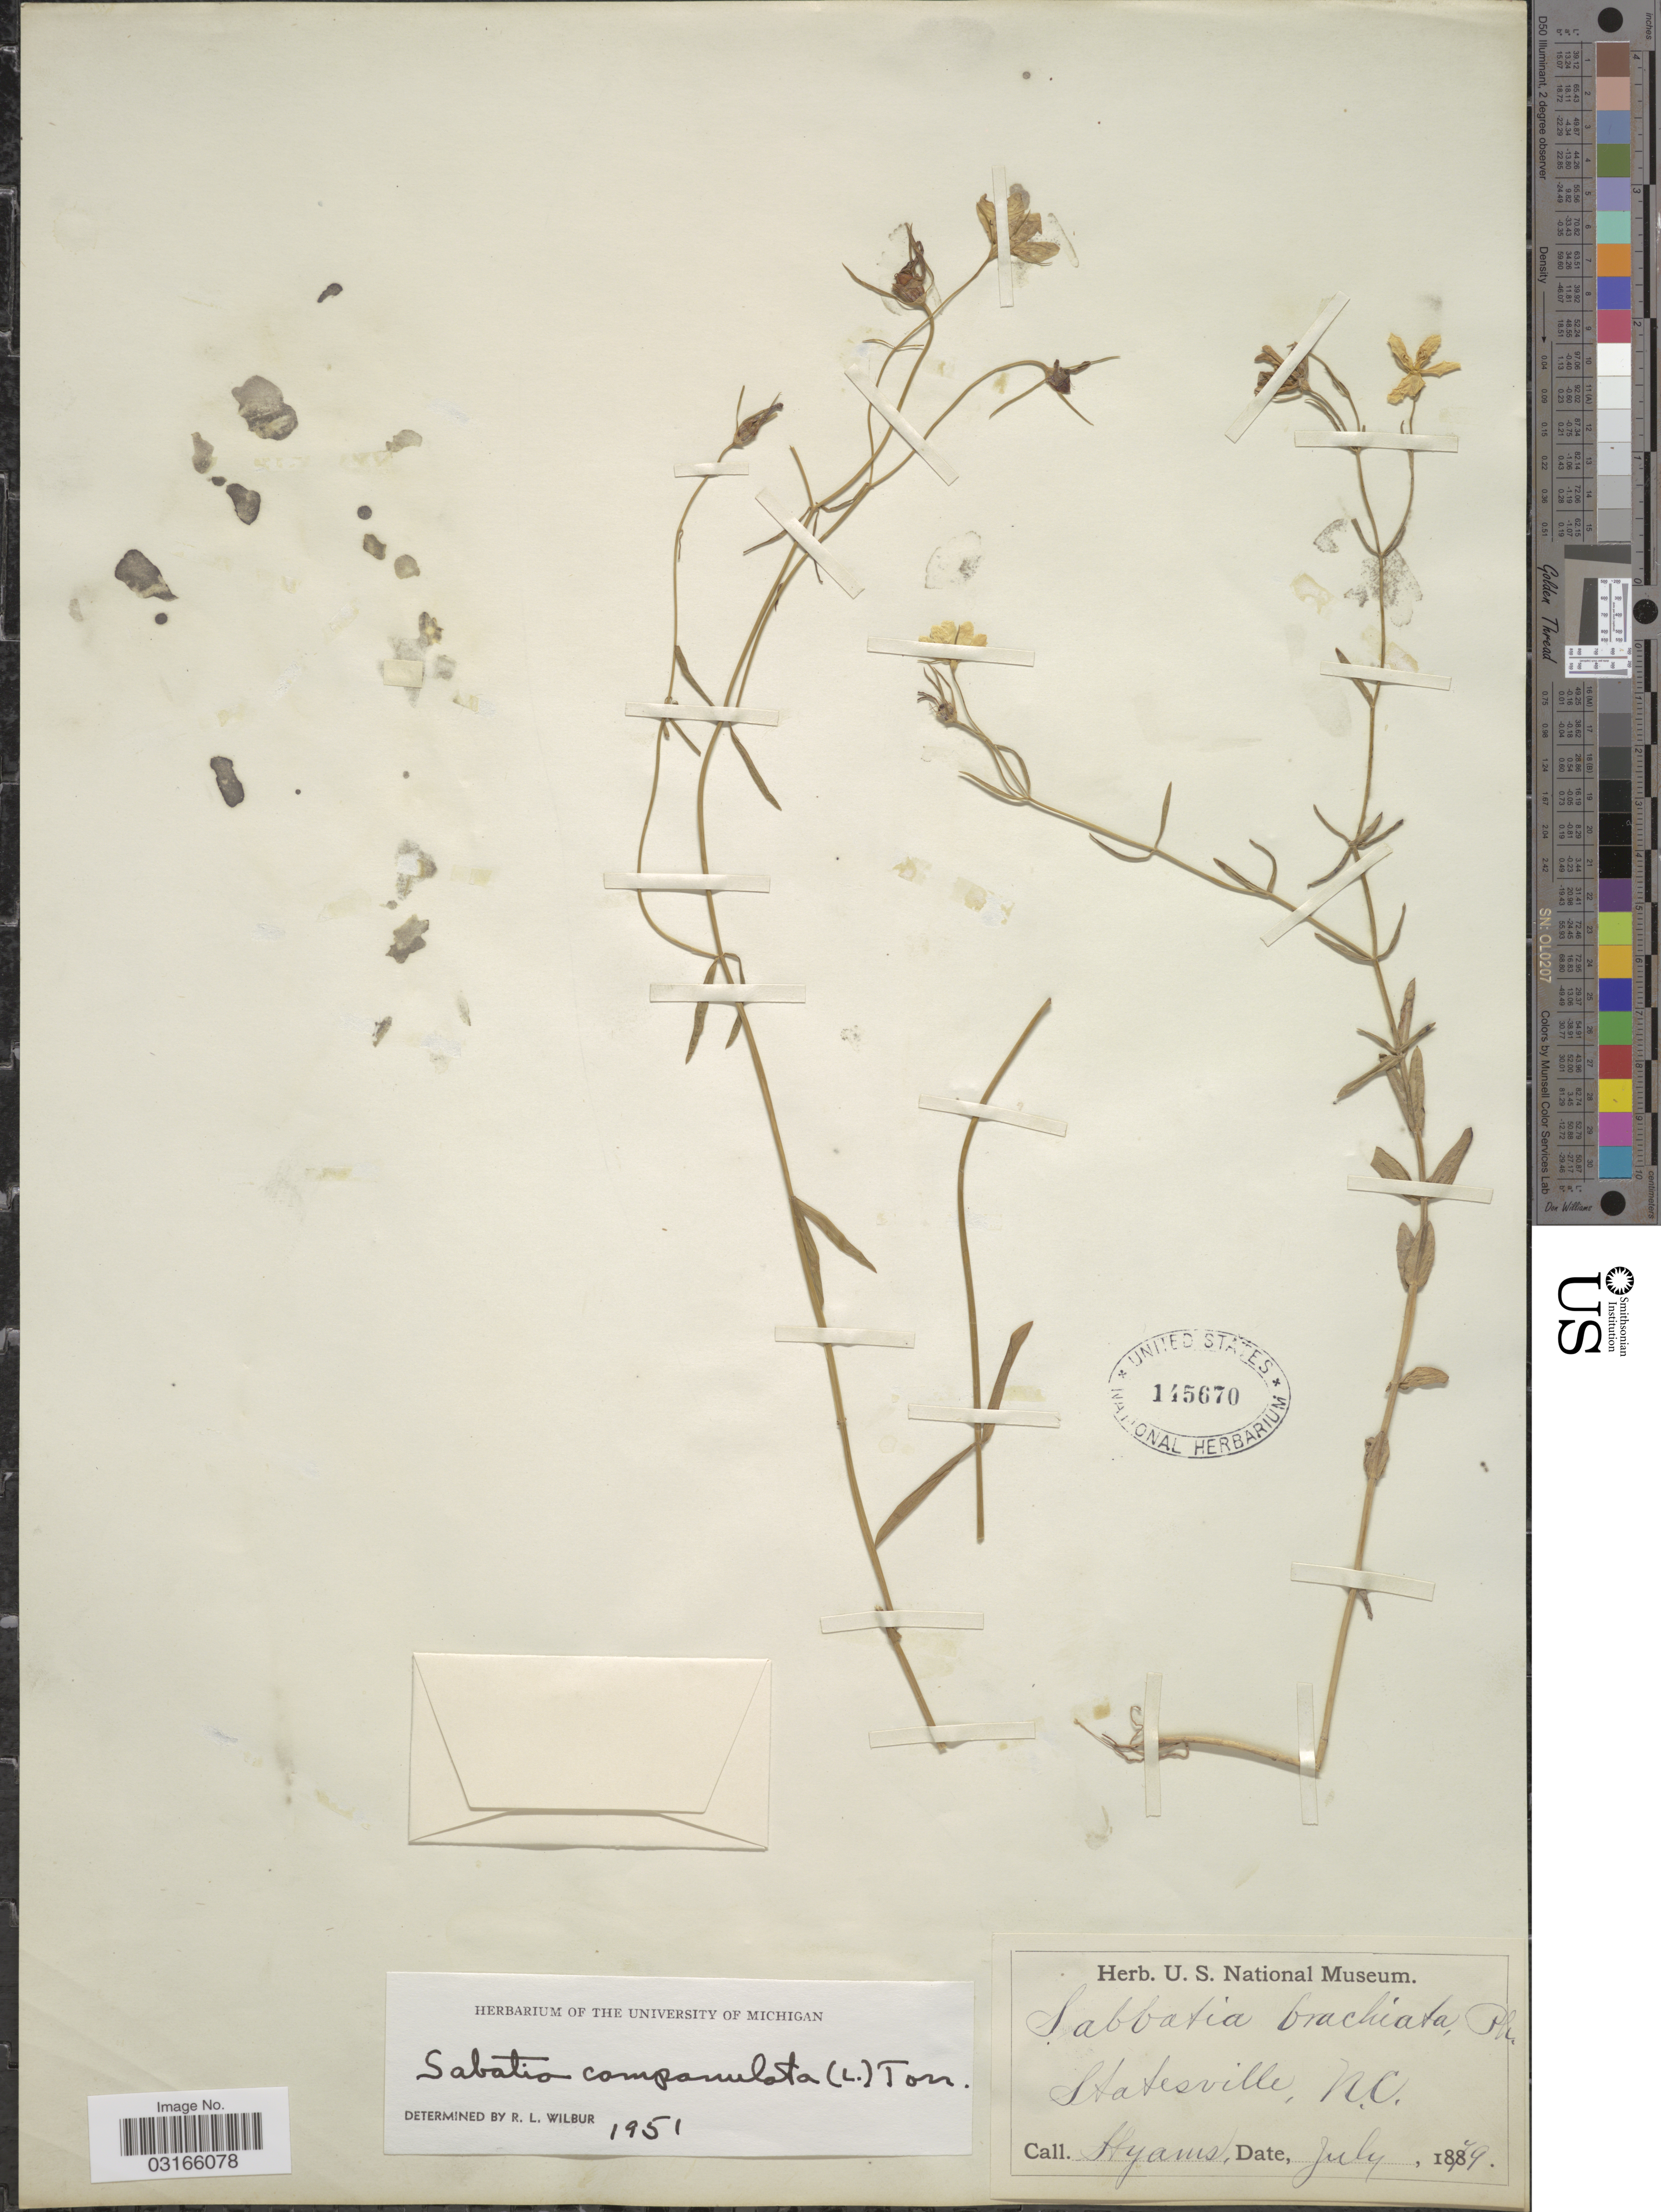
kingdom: Plantae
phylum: Tracheophyta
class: Magnoliopsida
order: Gentianales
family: Gentianaceae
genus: Sabatia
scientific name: Sabatia campanulata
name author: (L.) Torr.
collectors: M. E. Hyams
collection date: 1879-07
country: United States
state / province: North Carolina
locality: Statesville.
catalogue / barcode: US 145670